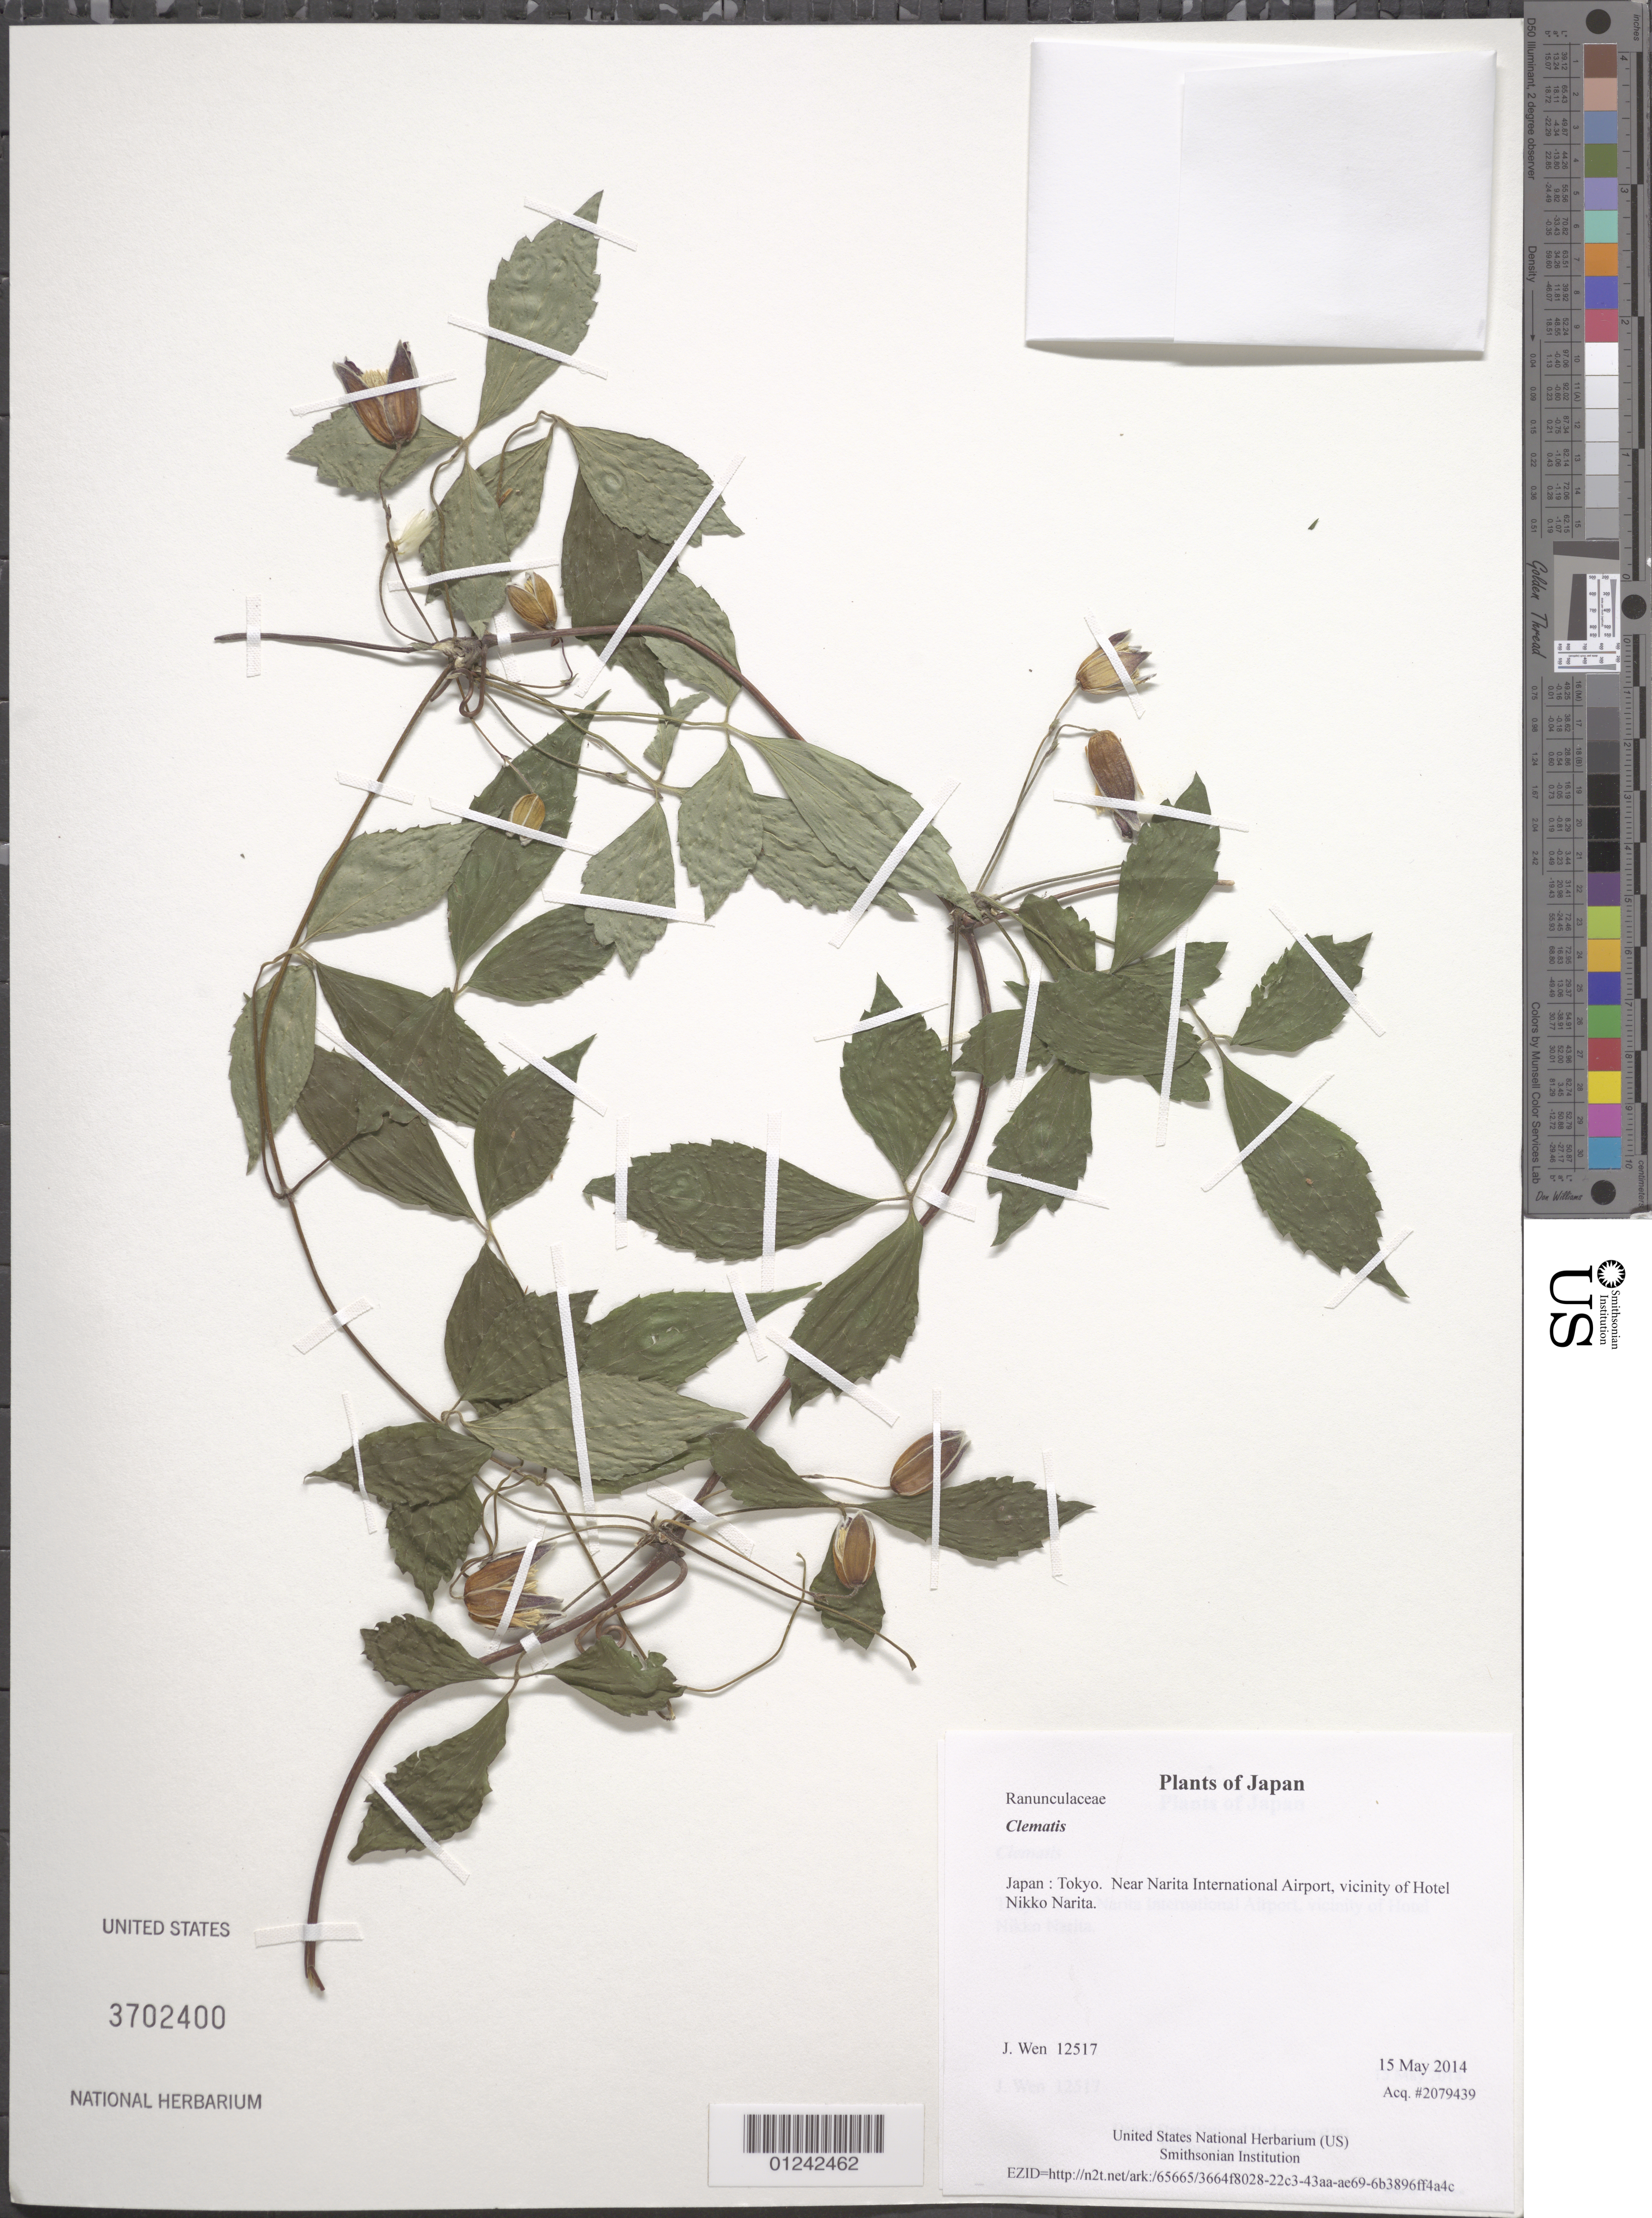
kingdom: Plantae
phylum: Tracheophyta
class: Magnoliopsida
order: Ranunculales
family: Ranunculaceae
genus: Clematis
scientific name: Clematis sp.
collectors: J. Wen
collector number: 12517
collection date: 2014-05-15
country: Japan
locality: Tokyo. Near Narita International Airport, vicinity of Hotel Nikko Narita.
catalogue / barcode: US 3702400